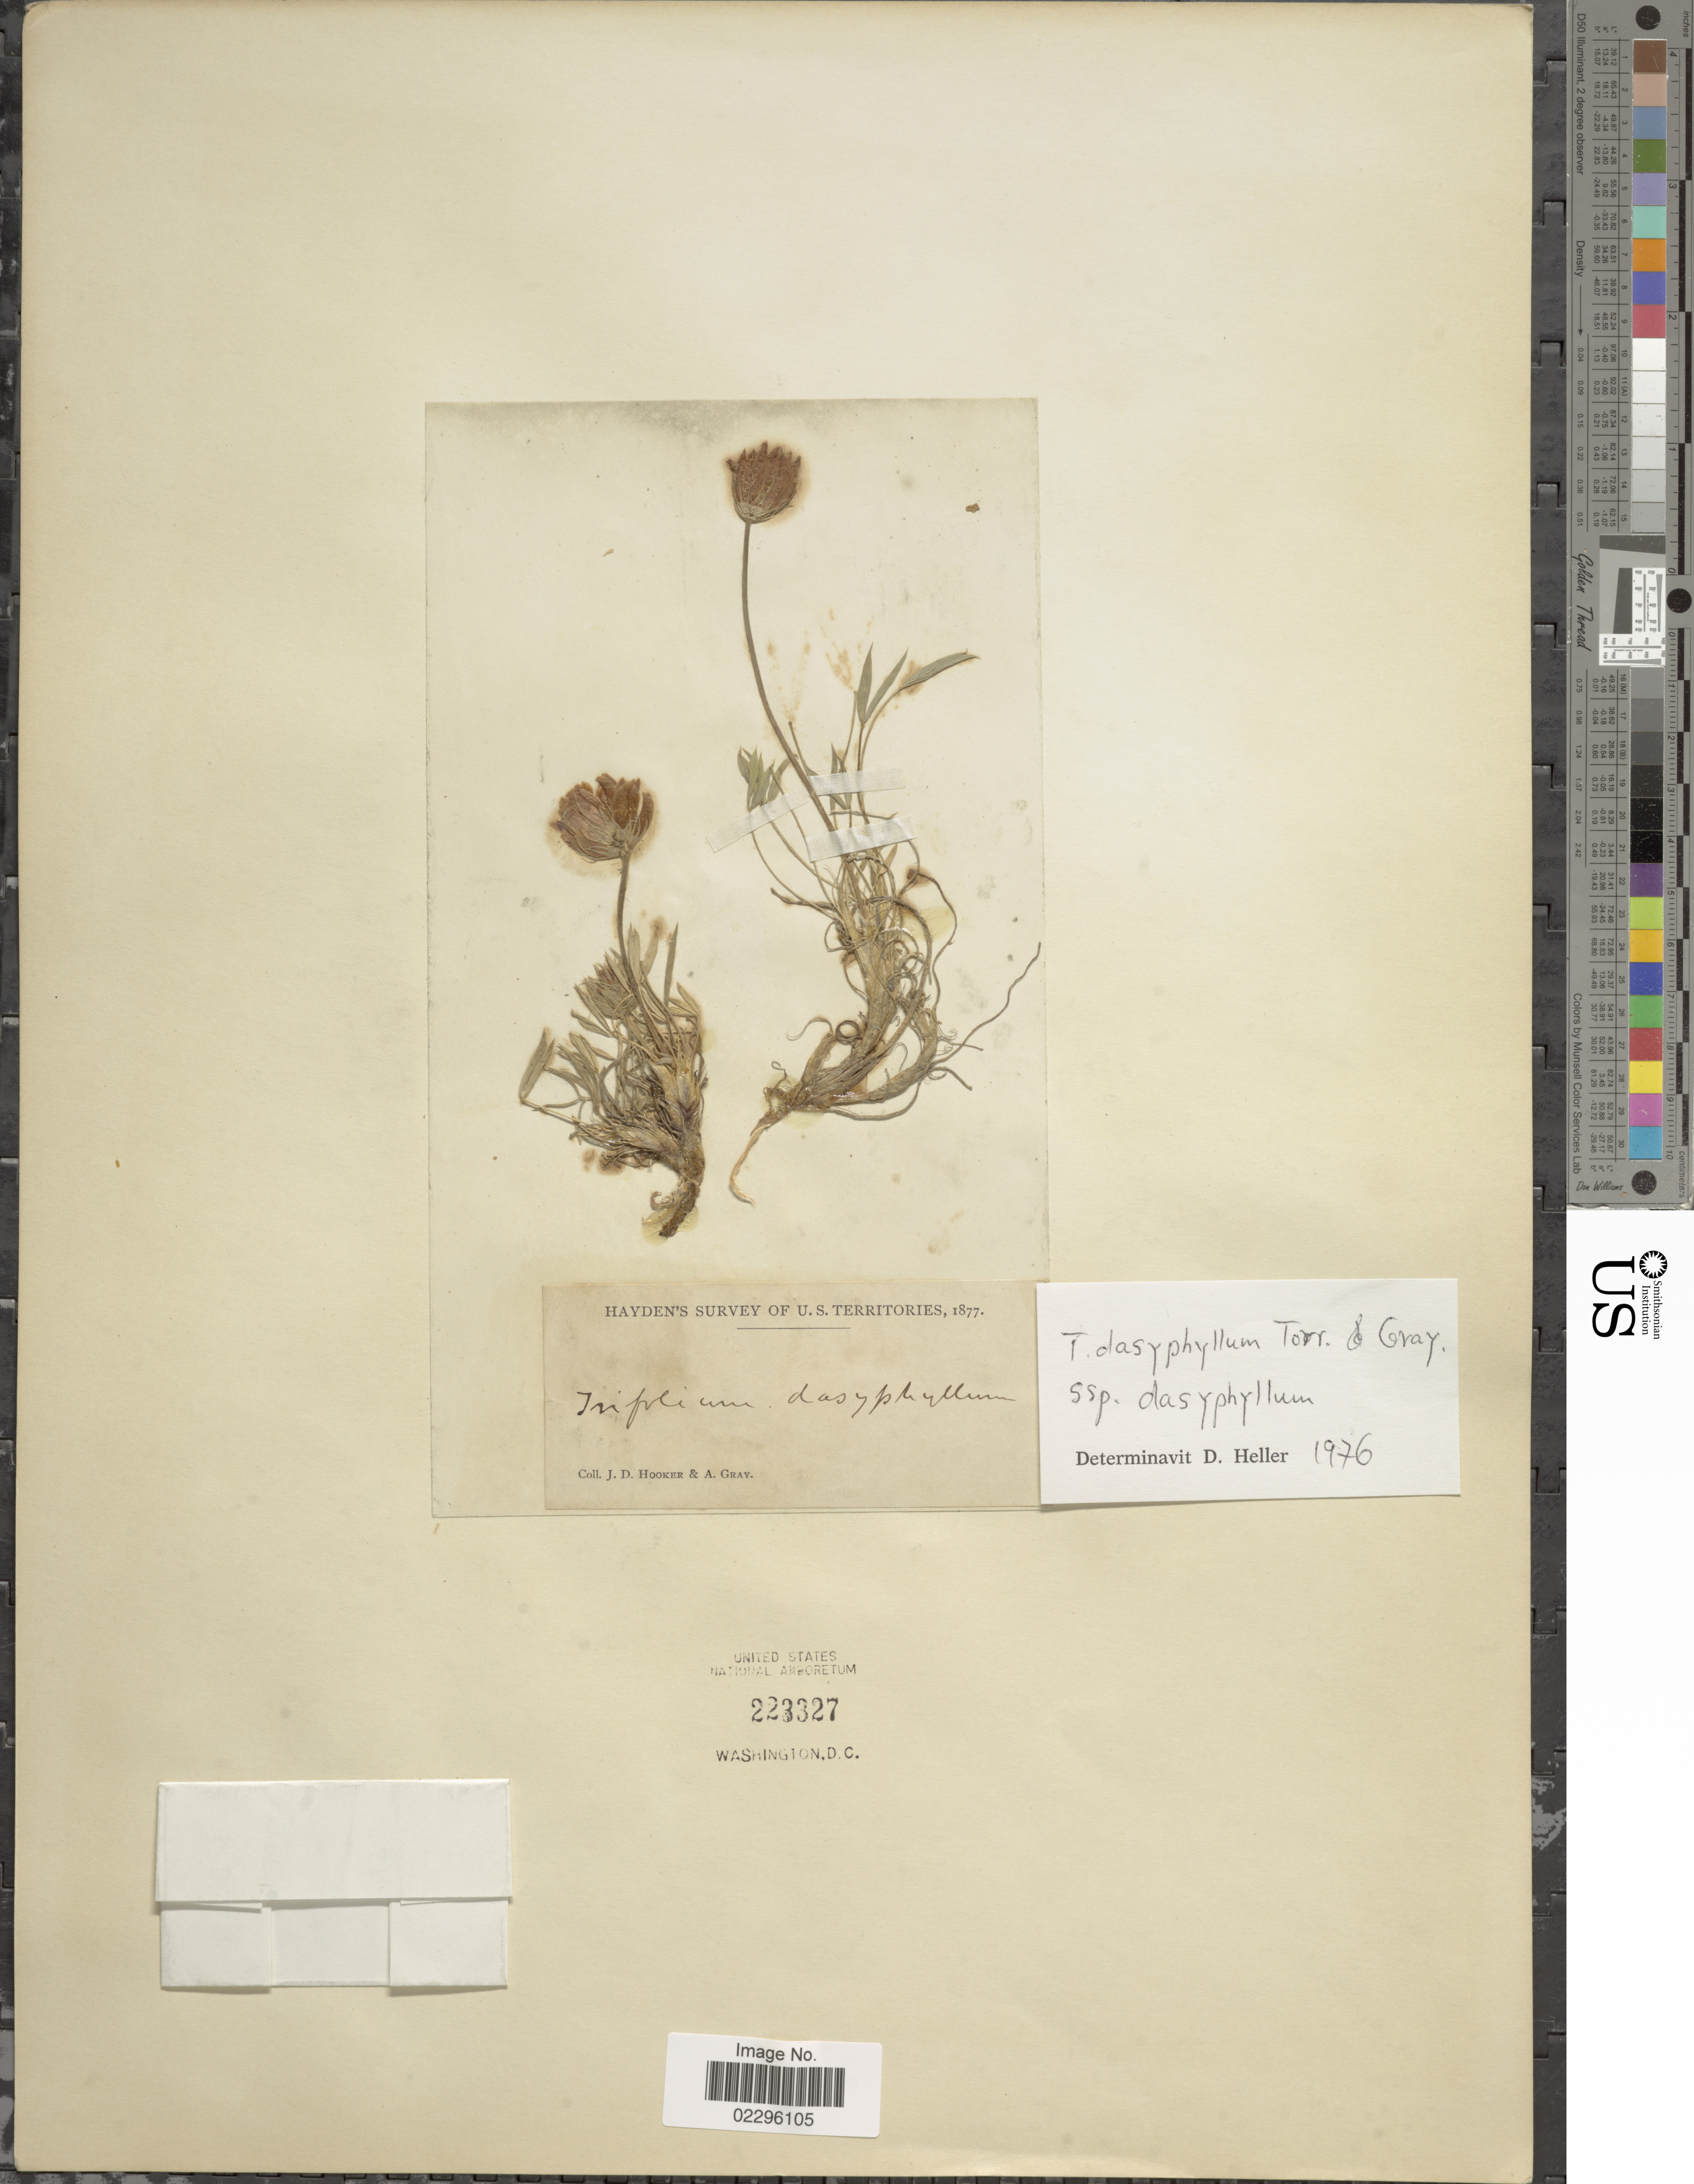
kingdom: Plantae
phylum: Tracheophyta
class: Magnoliopsida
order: Fabales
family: Fabaceae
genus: Trifolium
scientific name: Trifolium dasyphyllum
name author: Torr. & A. Gray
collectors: J. D. Hooker & A. Gray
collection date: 1877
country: United States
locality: U.S. Territories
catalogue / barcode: US 223327